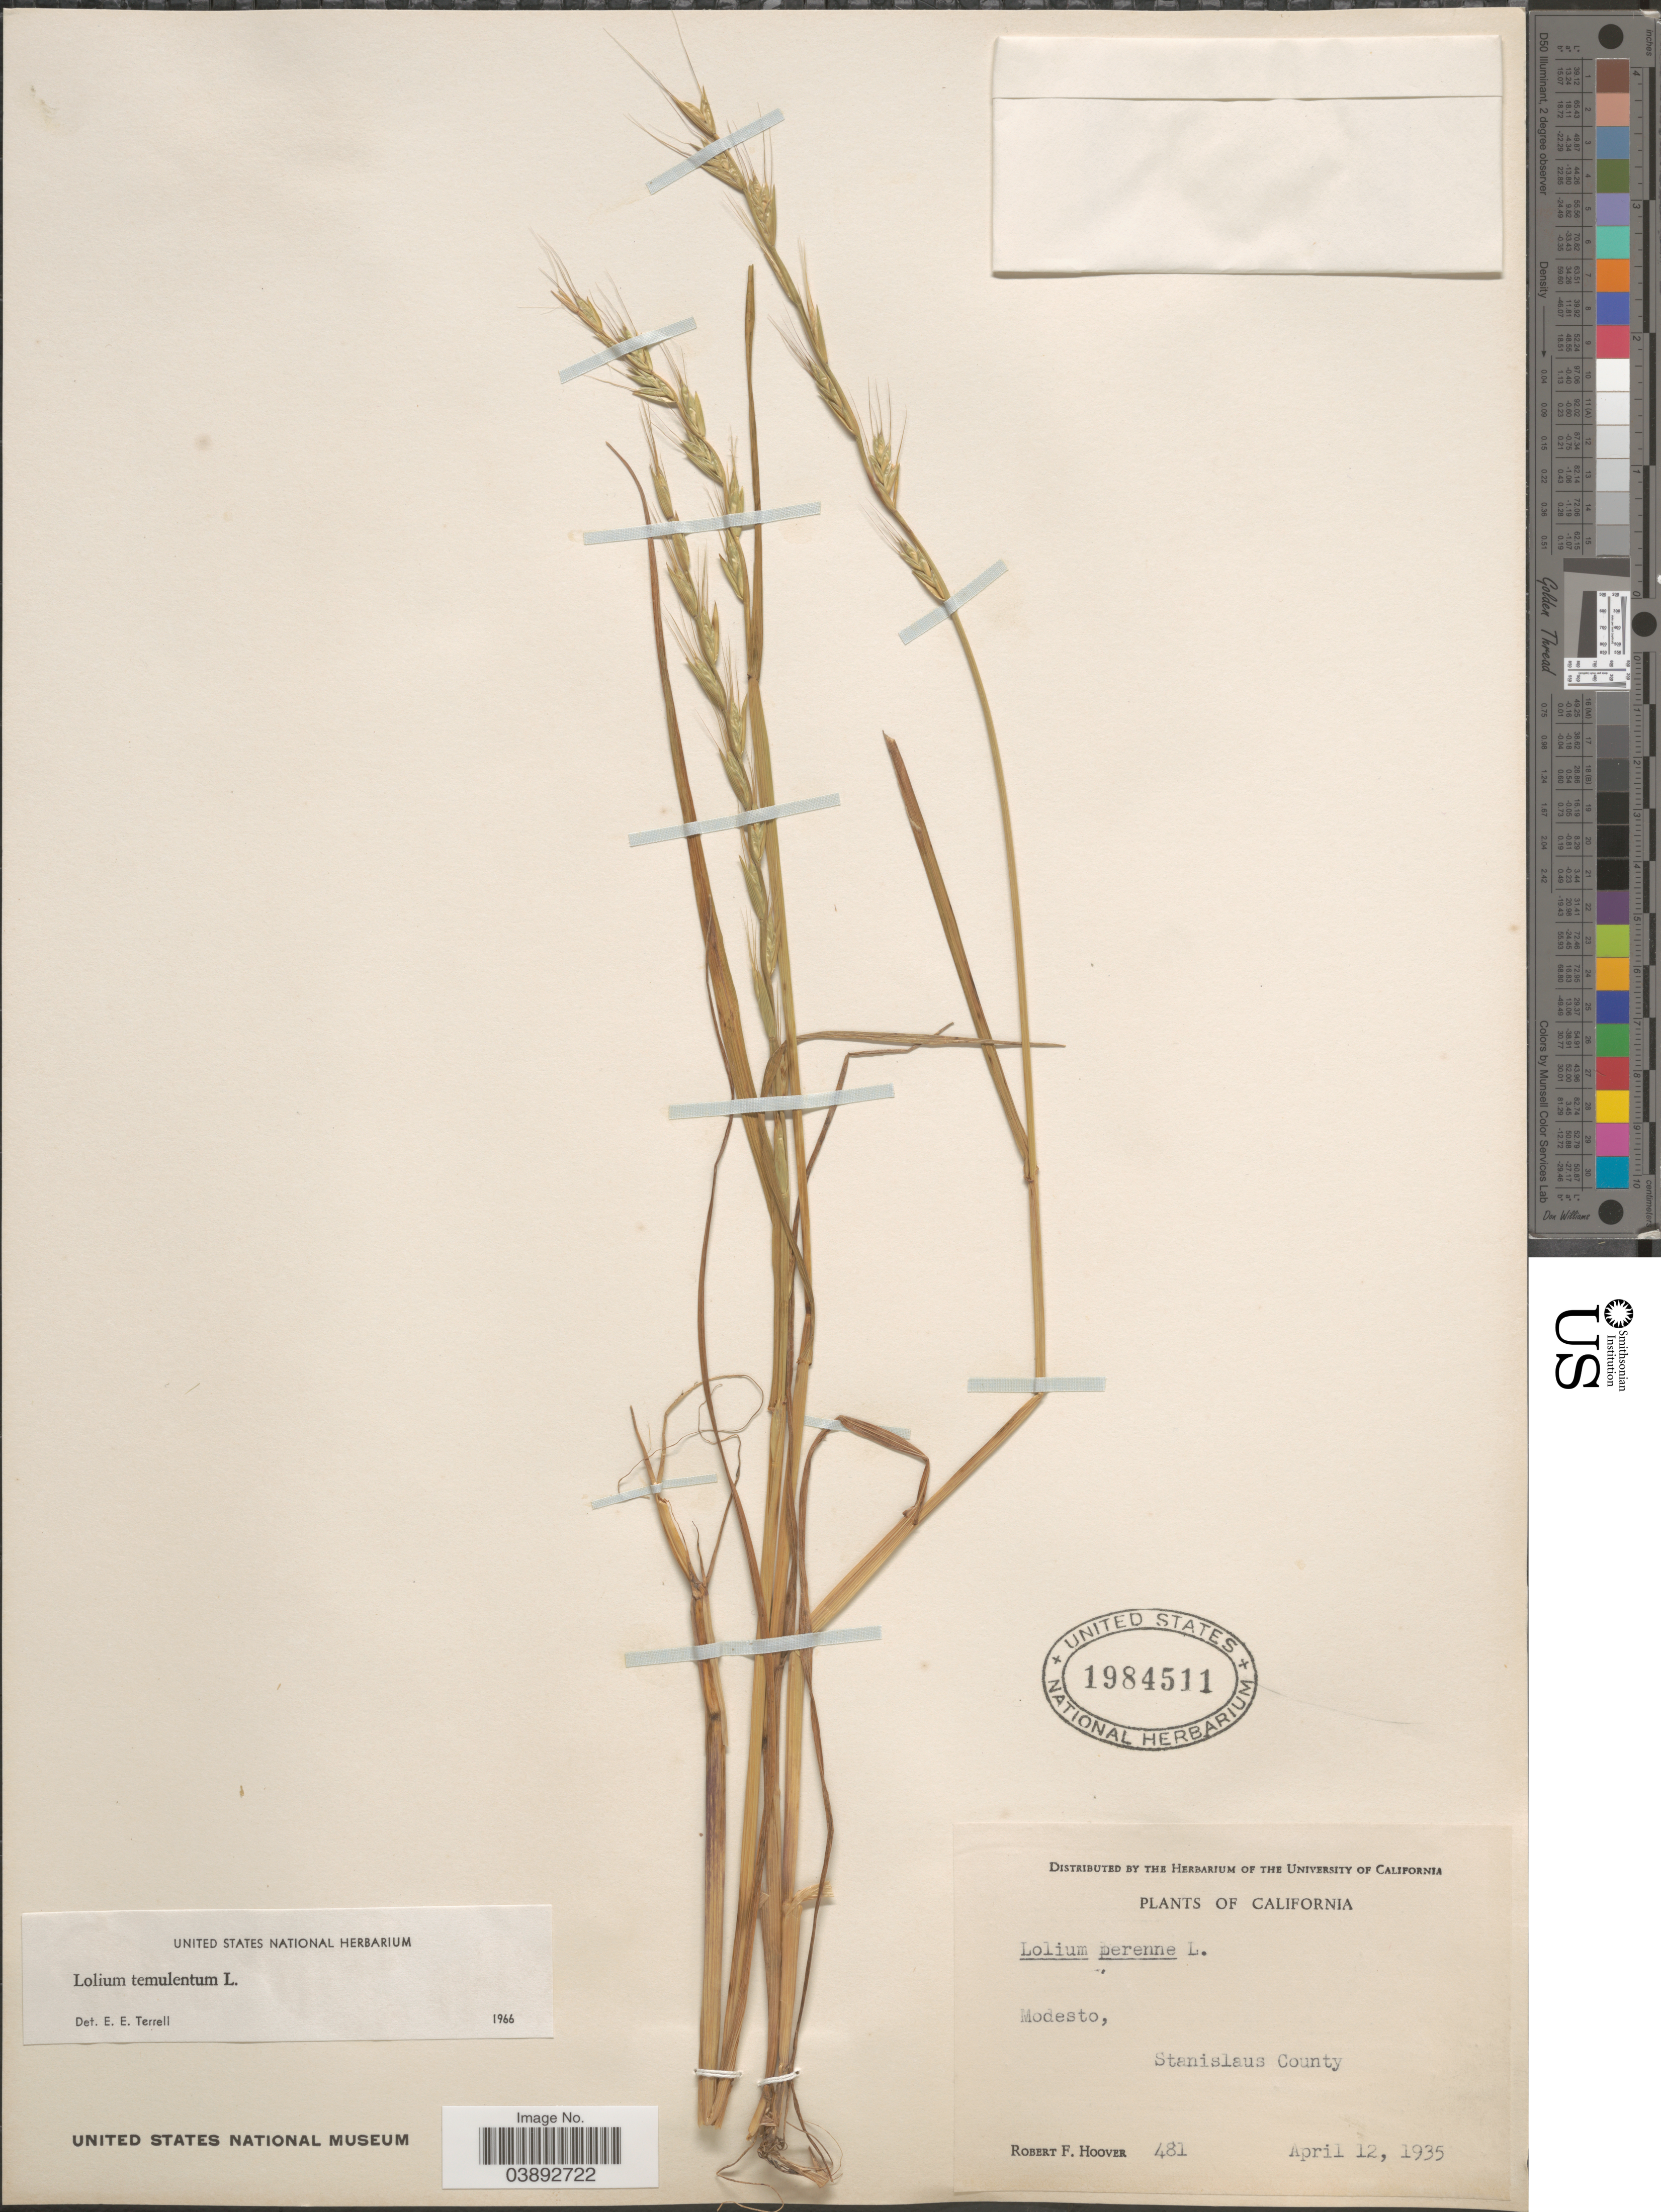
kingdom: Plantae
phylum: Tracheophyta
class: Liliopsida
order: Poales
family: Poaceae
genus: Lolium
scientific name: Lolium temulentum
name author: L.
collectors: R. F. Hoover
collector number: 481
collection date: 1935-04-12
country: United States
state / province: California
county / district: Stanislaus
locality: Modesto, Stanislaus County.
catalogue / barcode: US 1984511